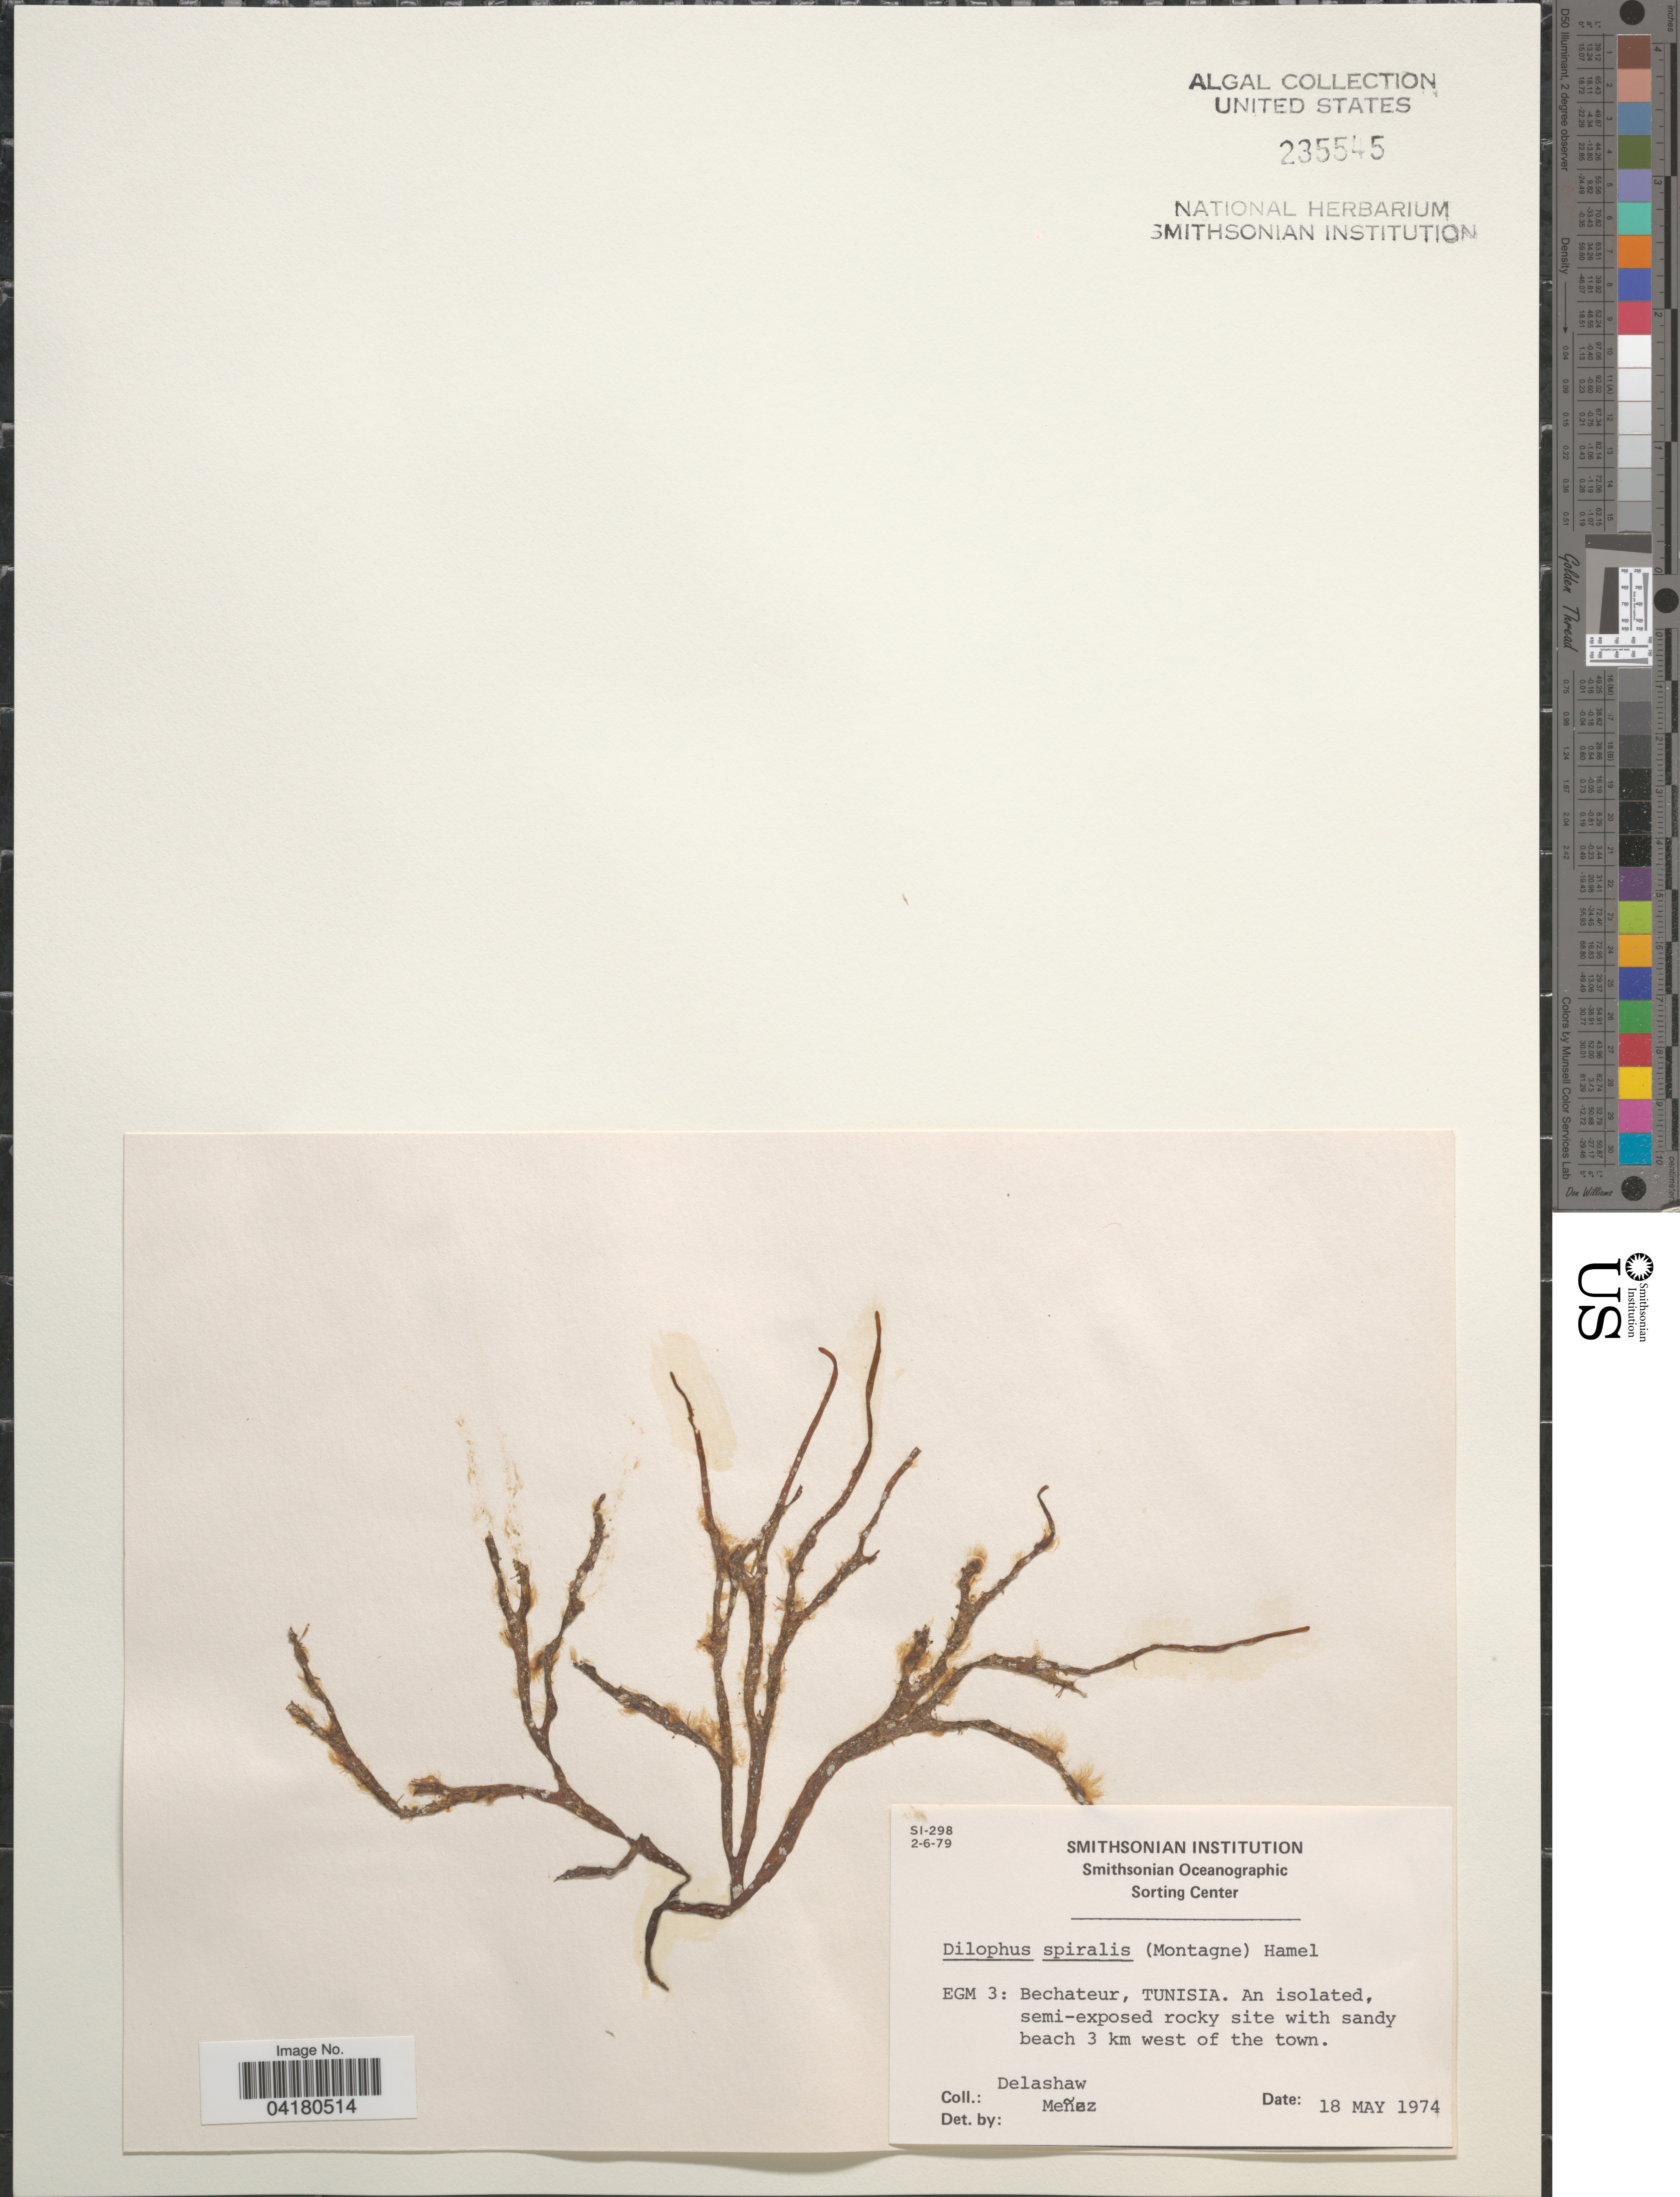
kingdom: Chromista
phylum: Ochrophyta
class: Phaeophyceae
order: Dictyotales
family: Dictyotaceae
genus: Dictyota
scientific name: Dictyota spiralis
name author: Mont.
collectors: -. Delashaw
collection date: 1974-05-18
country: Tunisia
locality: EGM 3: Bechateur, Tunisia. An isolated, semi-exposed rocky site with sandy beach 3 km west of the town.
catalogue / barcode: US 235545